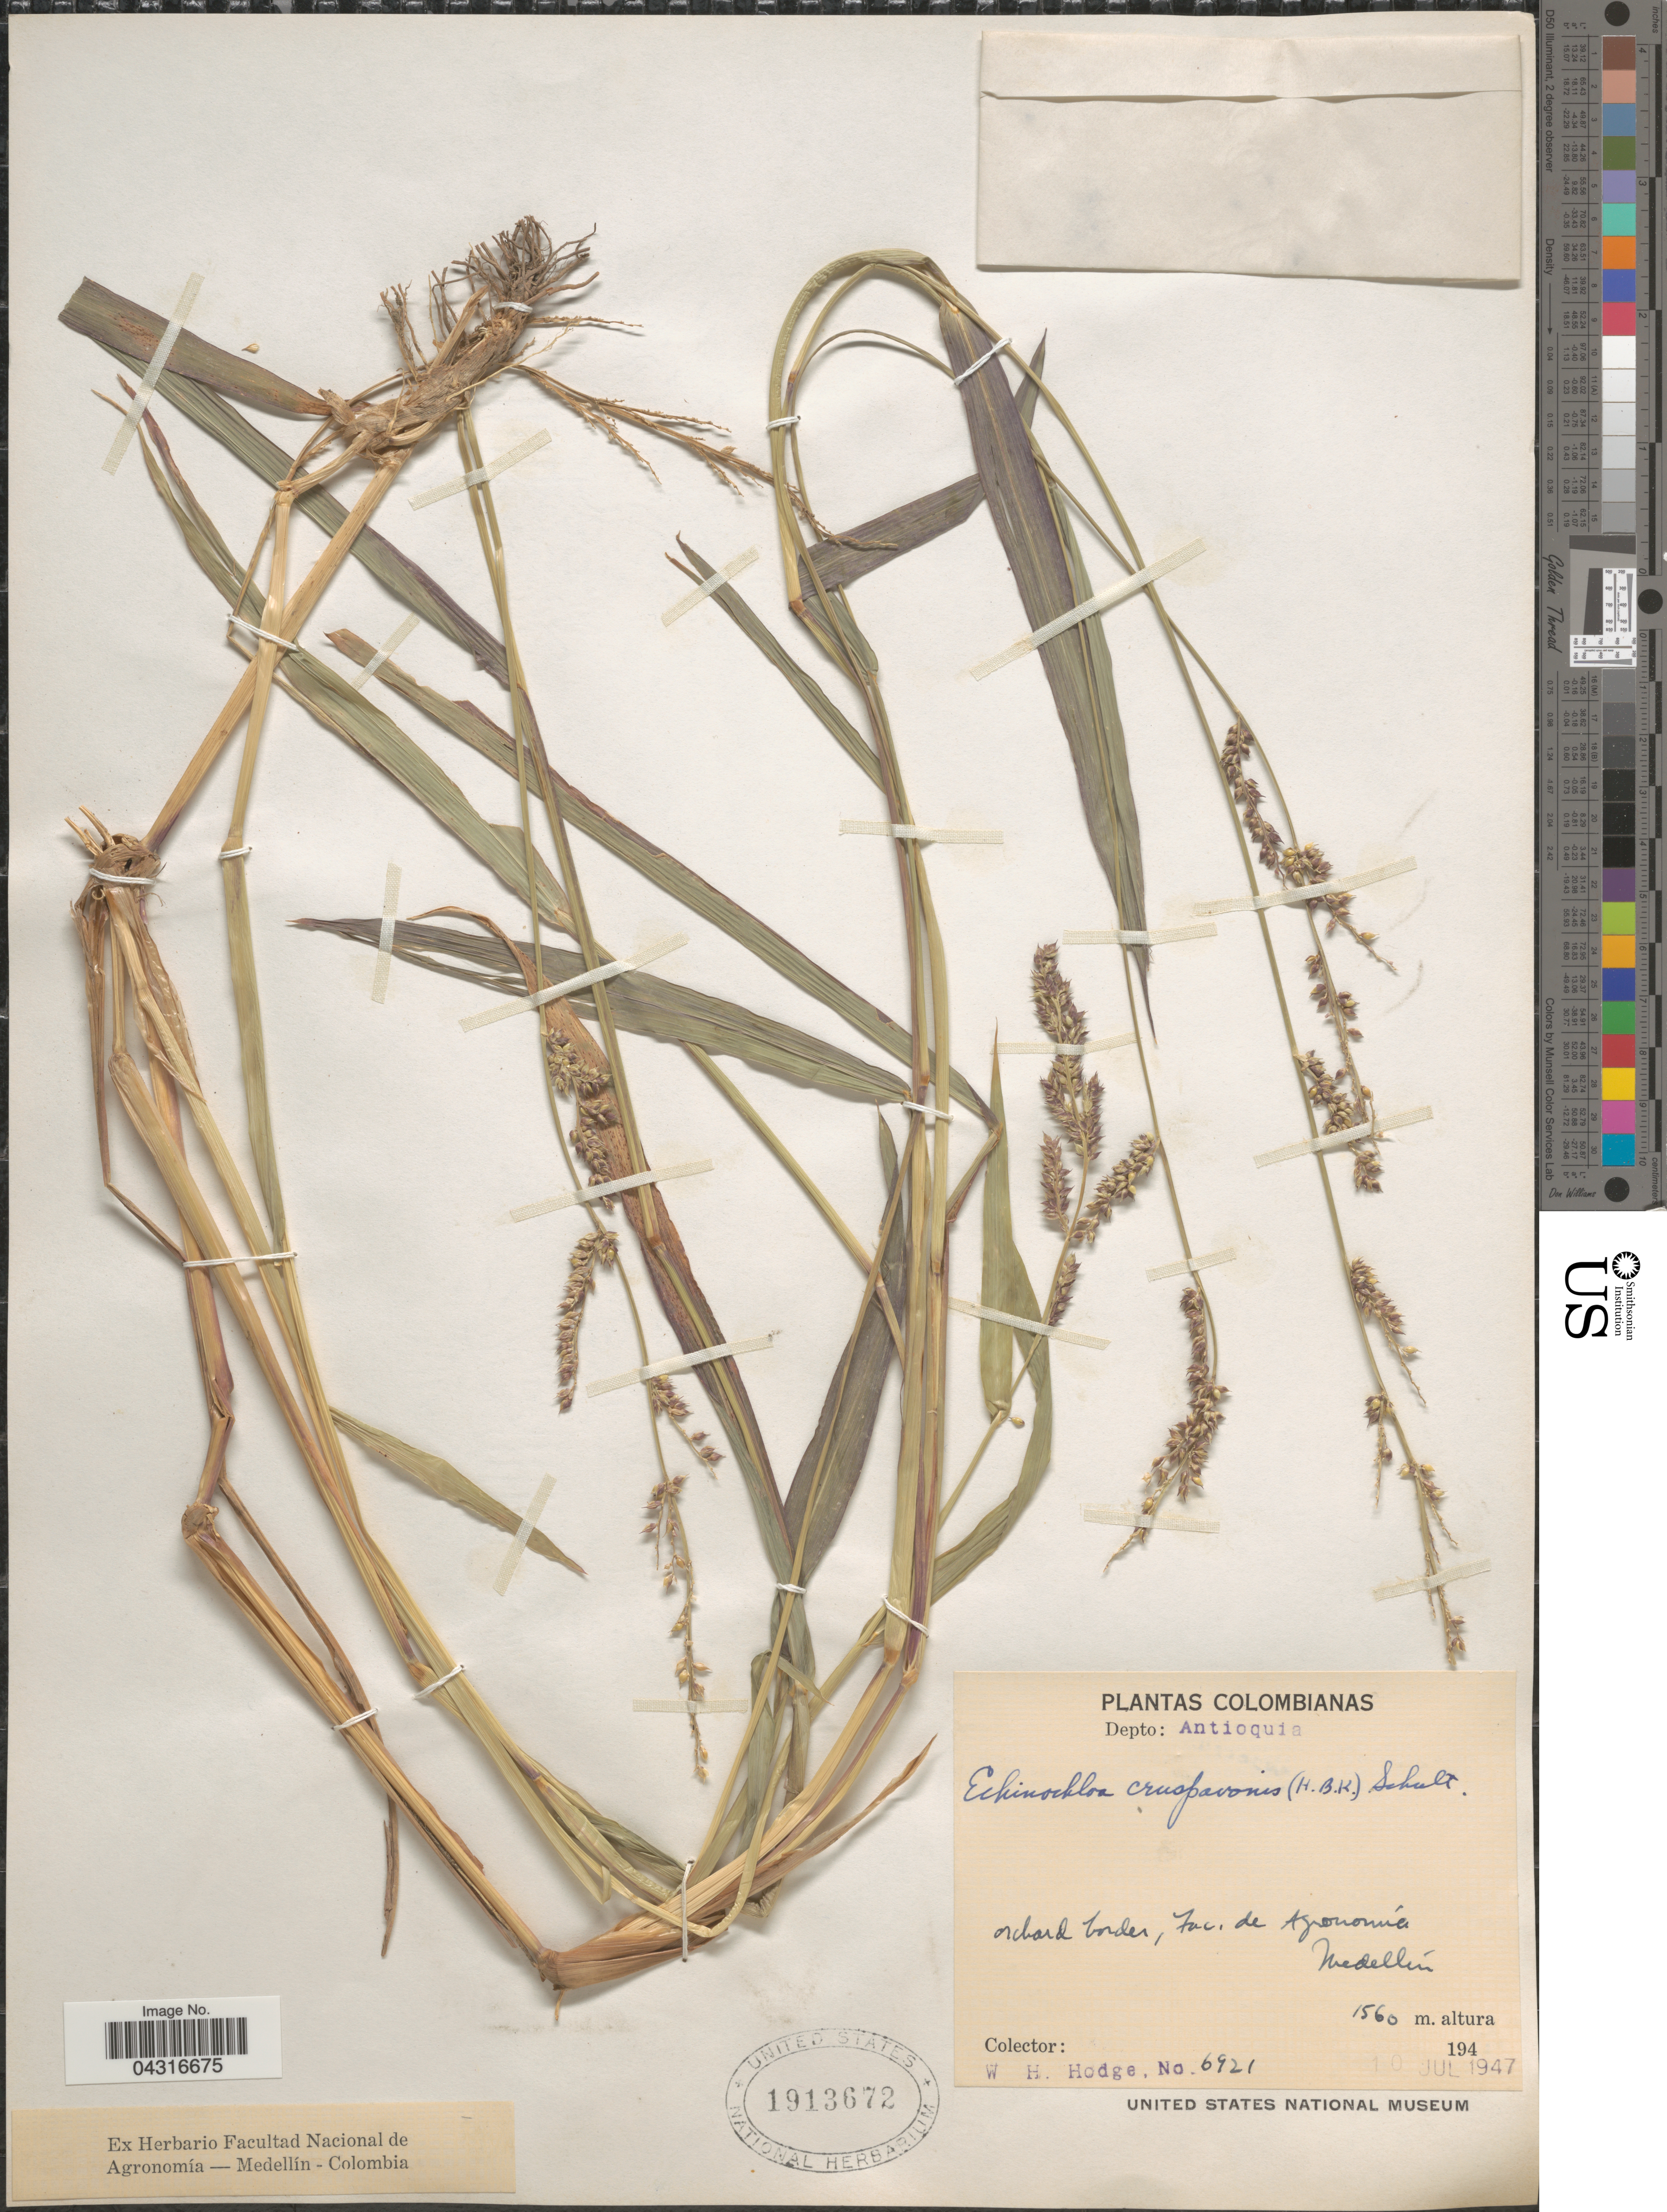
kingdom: Plantae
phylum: Tracheophyta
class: Liliopsida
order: Poales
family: Poaceae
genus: Echinochloa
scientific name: Echinochloa crus-pavonis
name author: (Kunth) Schult.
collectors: W. Hodge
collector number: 6921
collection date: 1947-07-10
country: Colombia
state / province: Antioquia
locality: Depto. Antioquia. Orchard border, Fac. de Agronomia Medellín.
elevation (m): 1560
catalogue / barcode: US 1913672